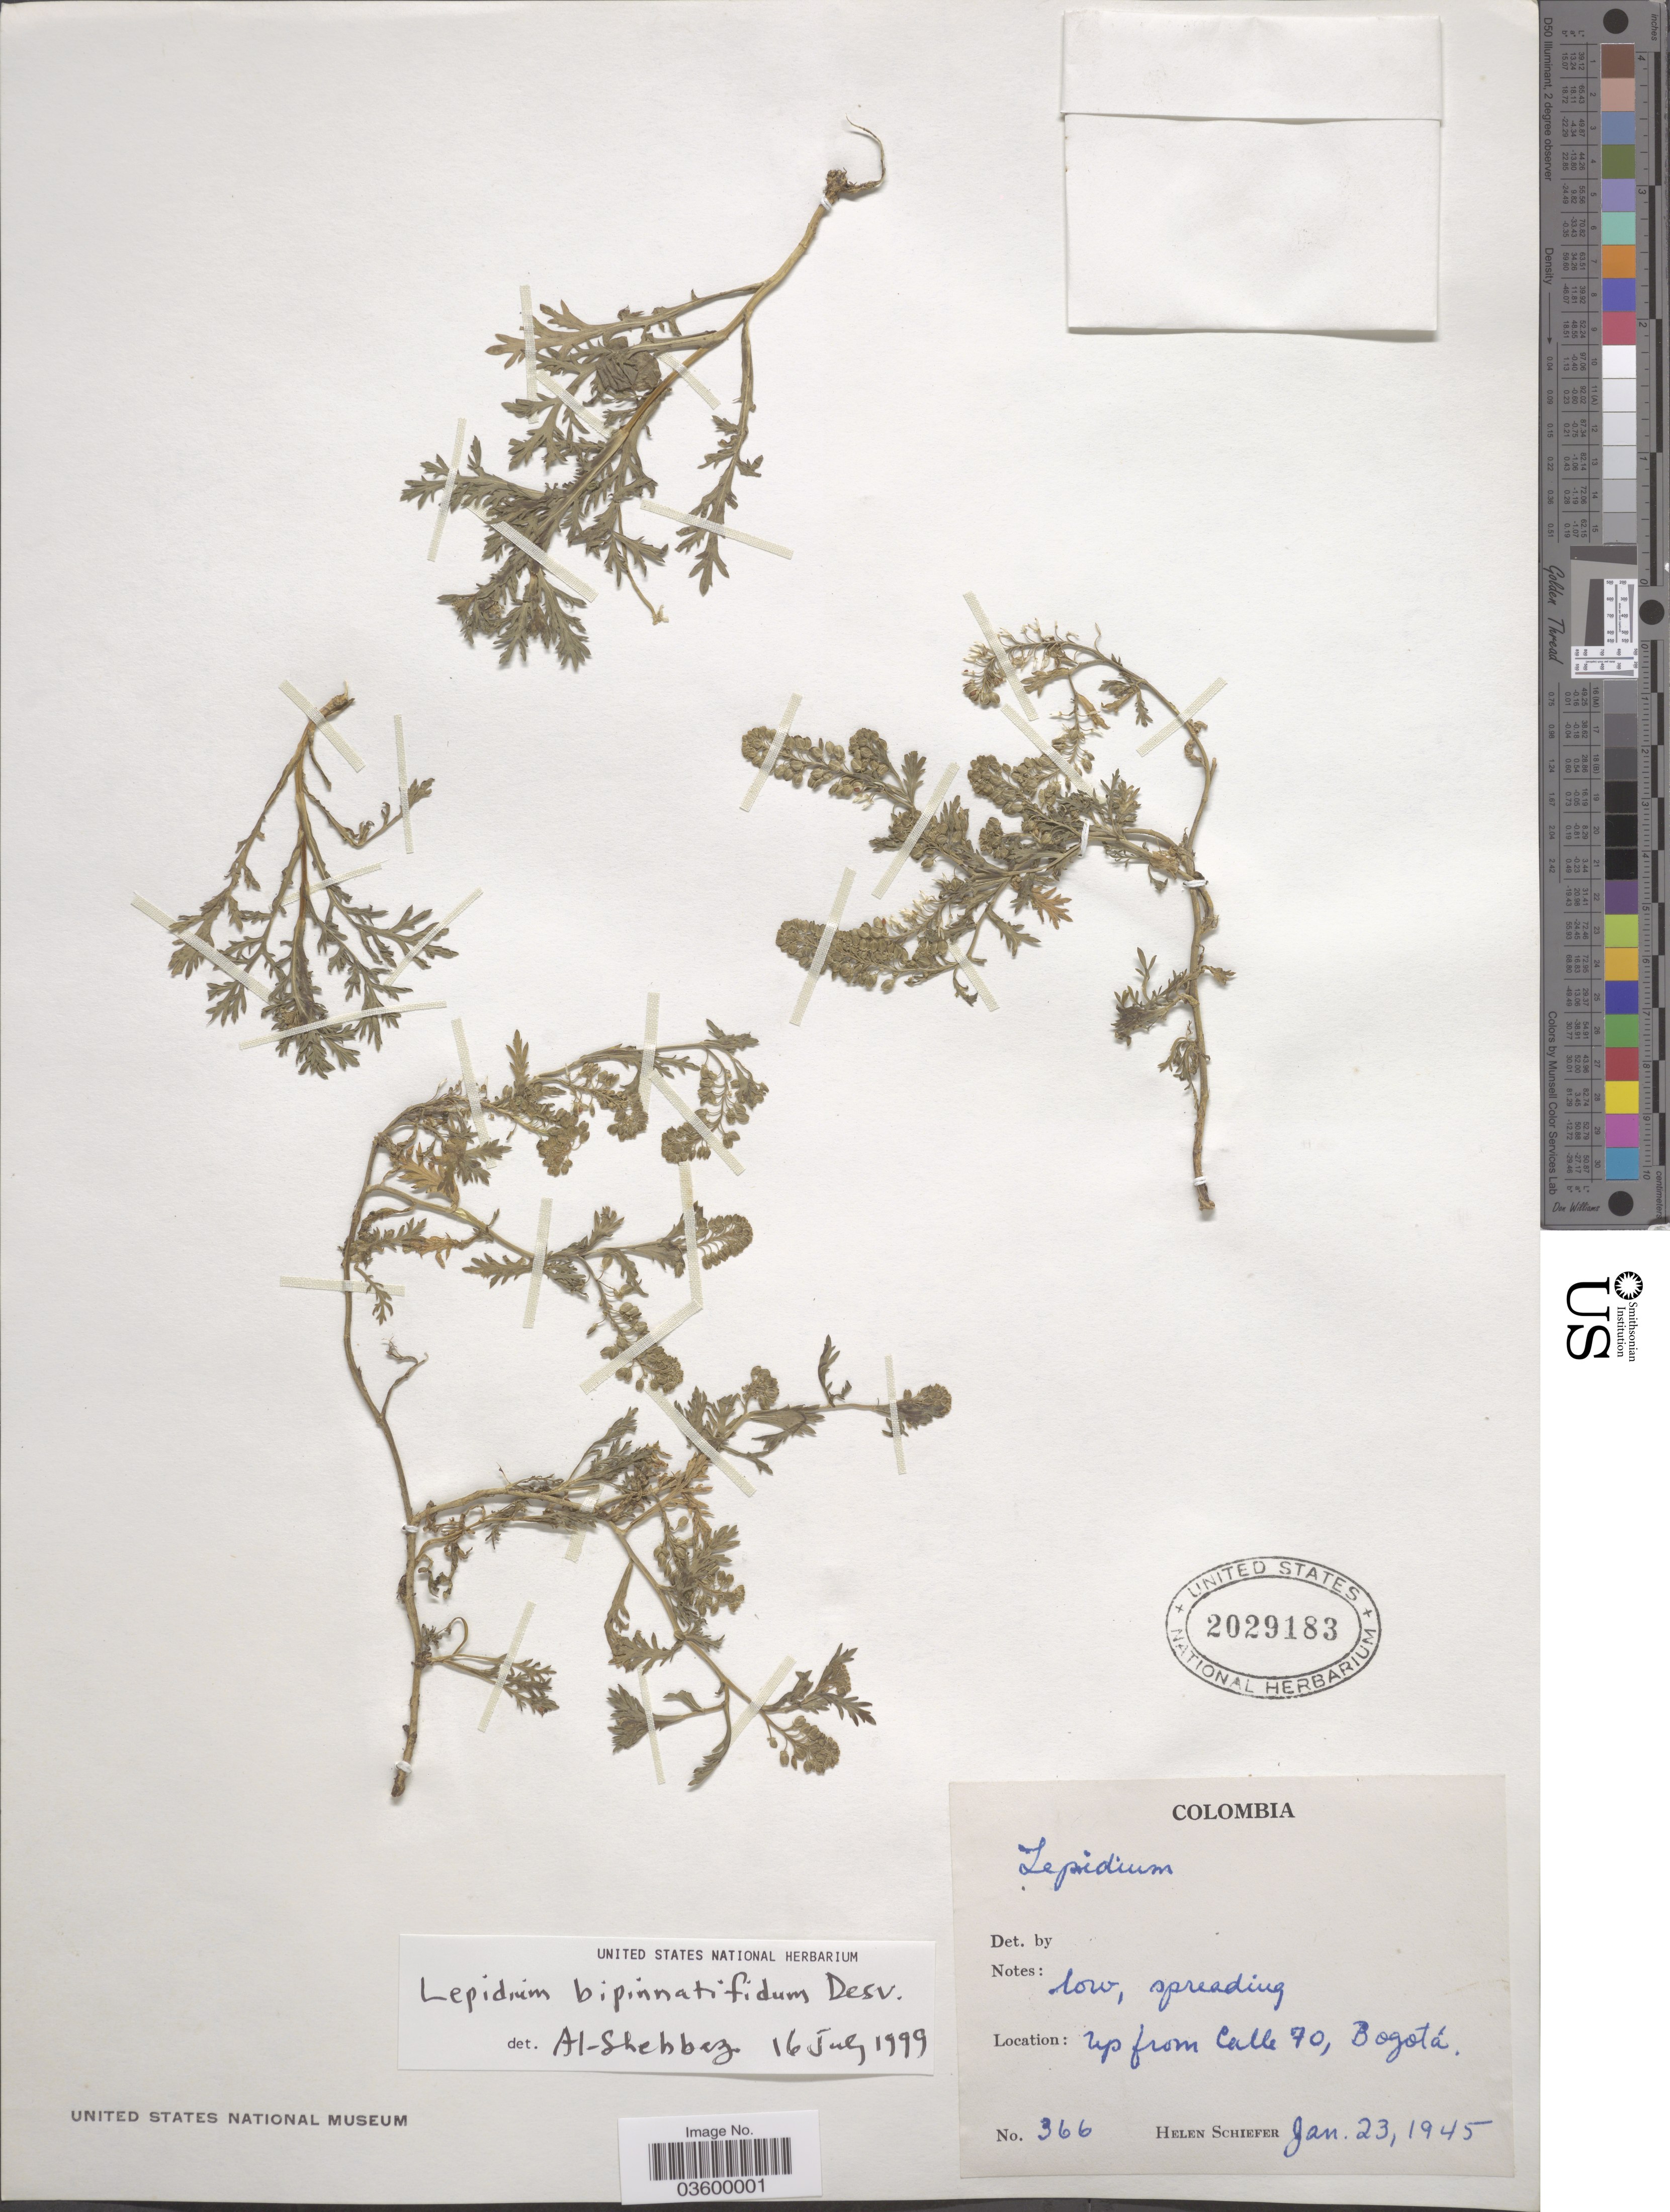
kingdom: Plantae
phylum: Tracheophyta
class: Magnoliopsida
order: Brassicales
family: Brassicaceae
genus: Lepidium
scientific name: Lepidium bipinnatifidum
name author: Desv.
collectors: H. Schiefer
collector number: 366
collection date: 1945-01-23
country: Colombia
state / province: Bogota D.C.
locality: Up from Calle 70, Bogotá.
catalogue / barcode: US 2029183